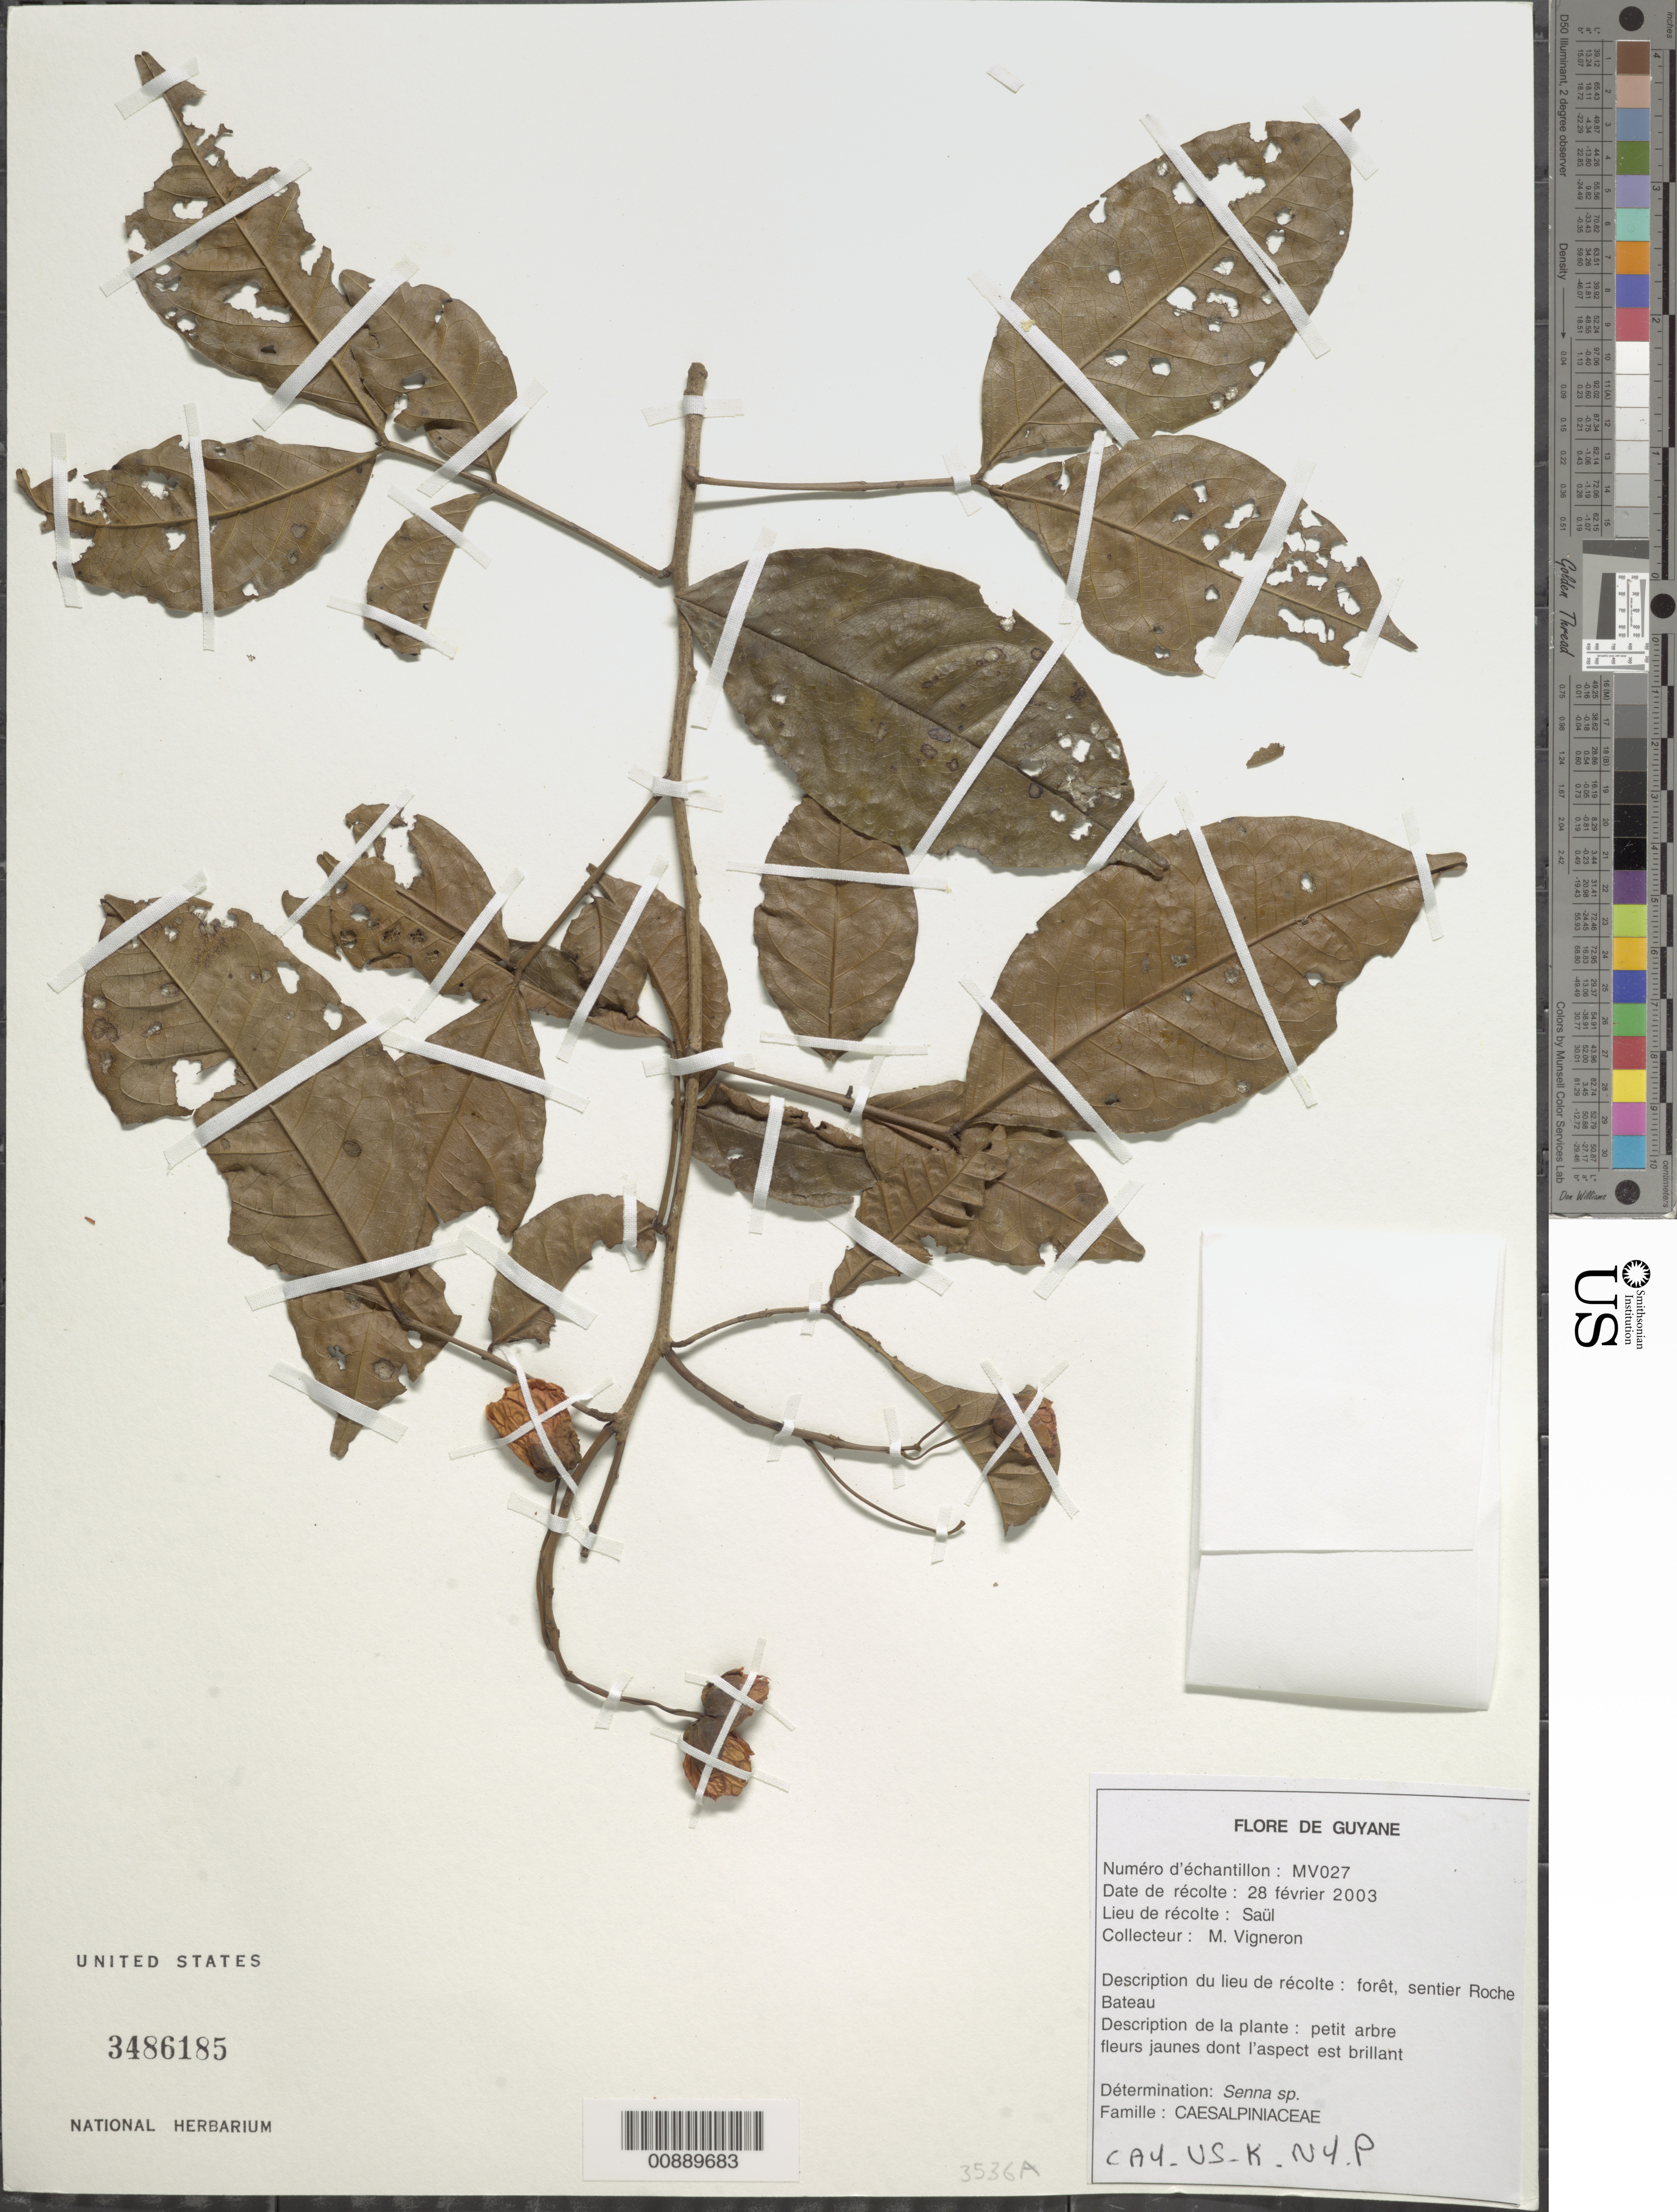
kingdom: Plantae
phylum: Tracheophyta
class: Magnoliopsida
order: Fabales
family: Fabaceae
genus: Senna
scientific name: Senna sp.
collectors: M. Vigneron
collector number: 27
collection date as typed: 28-Feb-03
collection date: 2003-02-28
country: French Guiana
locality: Saül, sentier roche Bateau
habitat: Forêt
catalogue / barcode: US 3486185